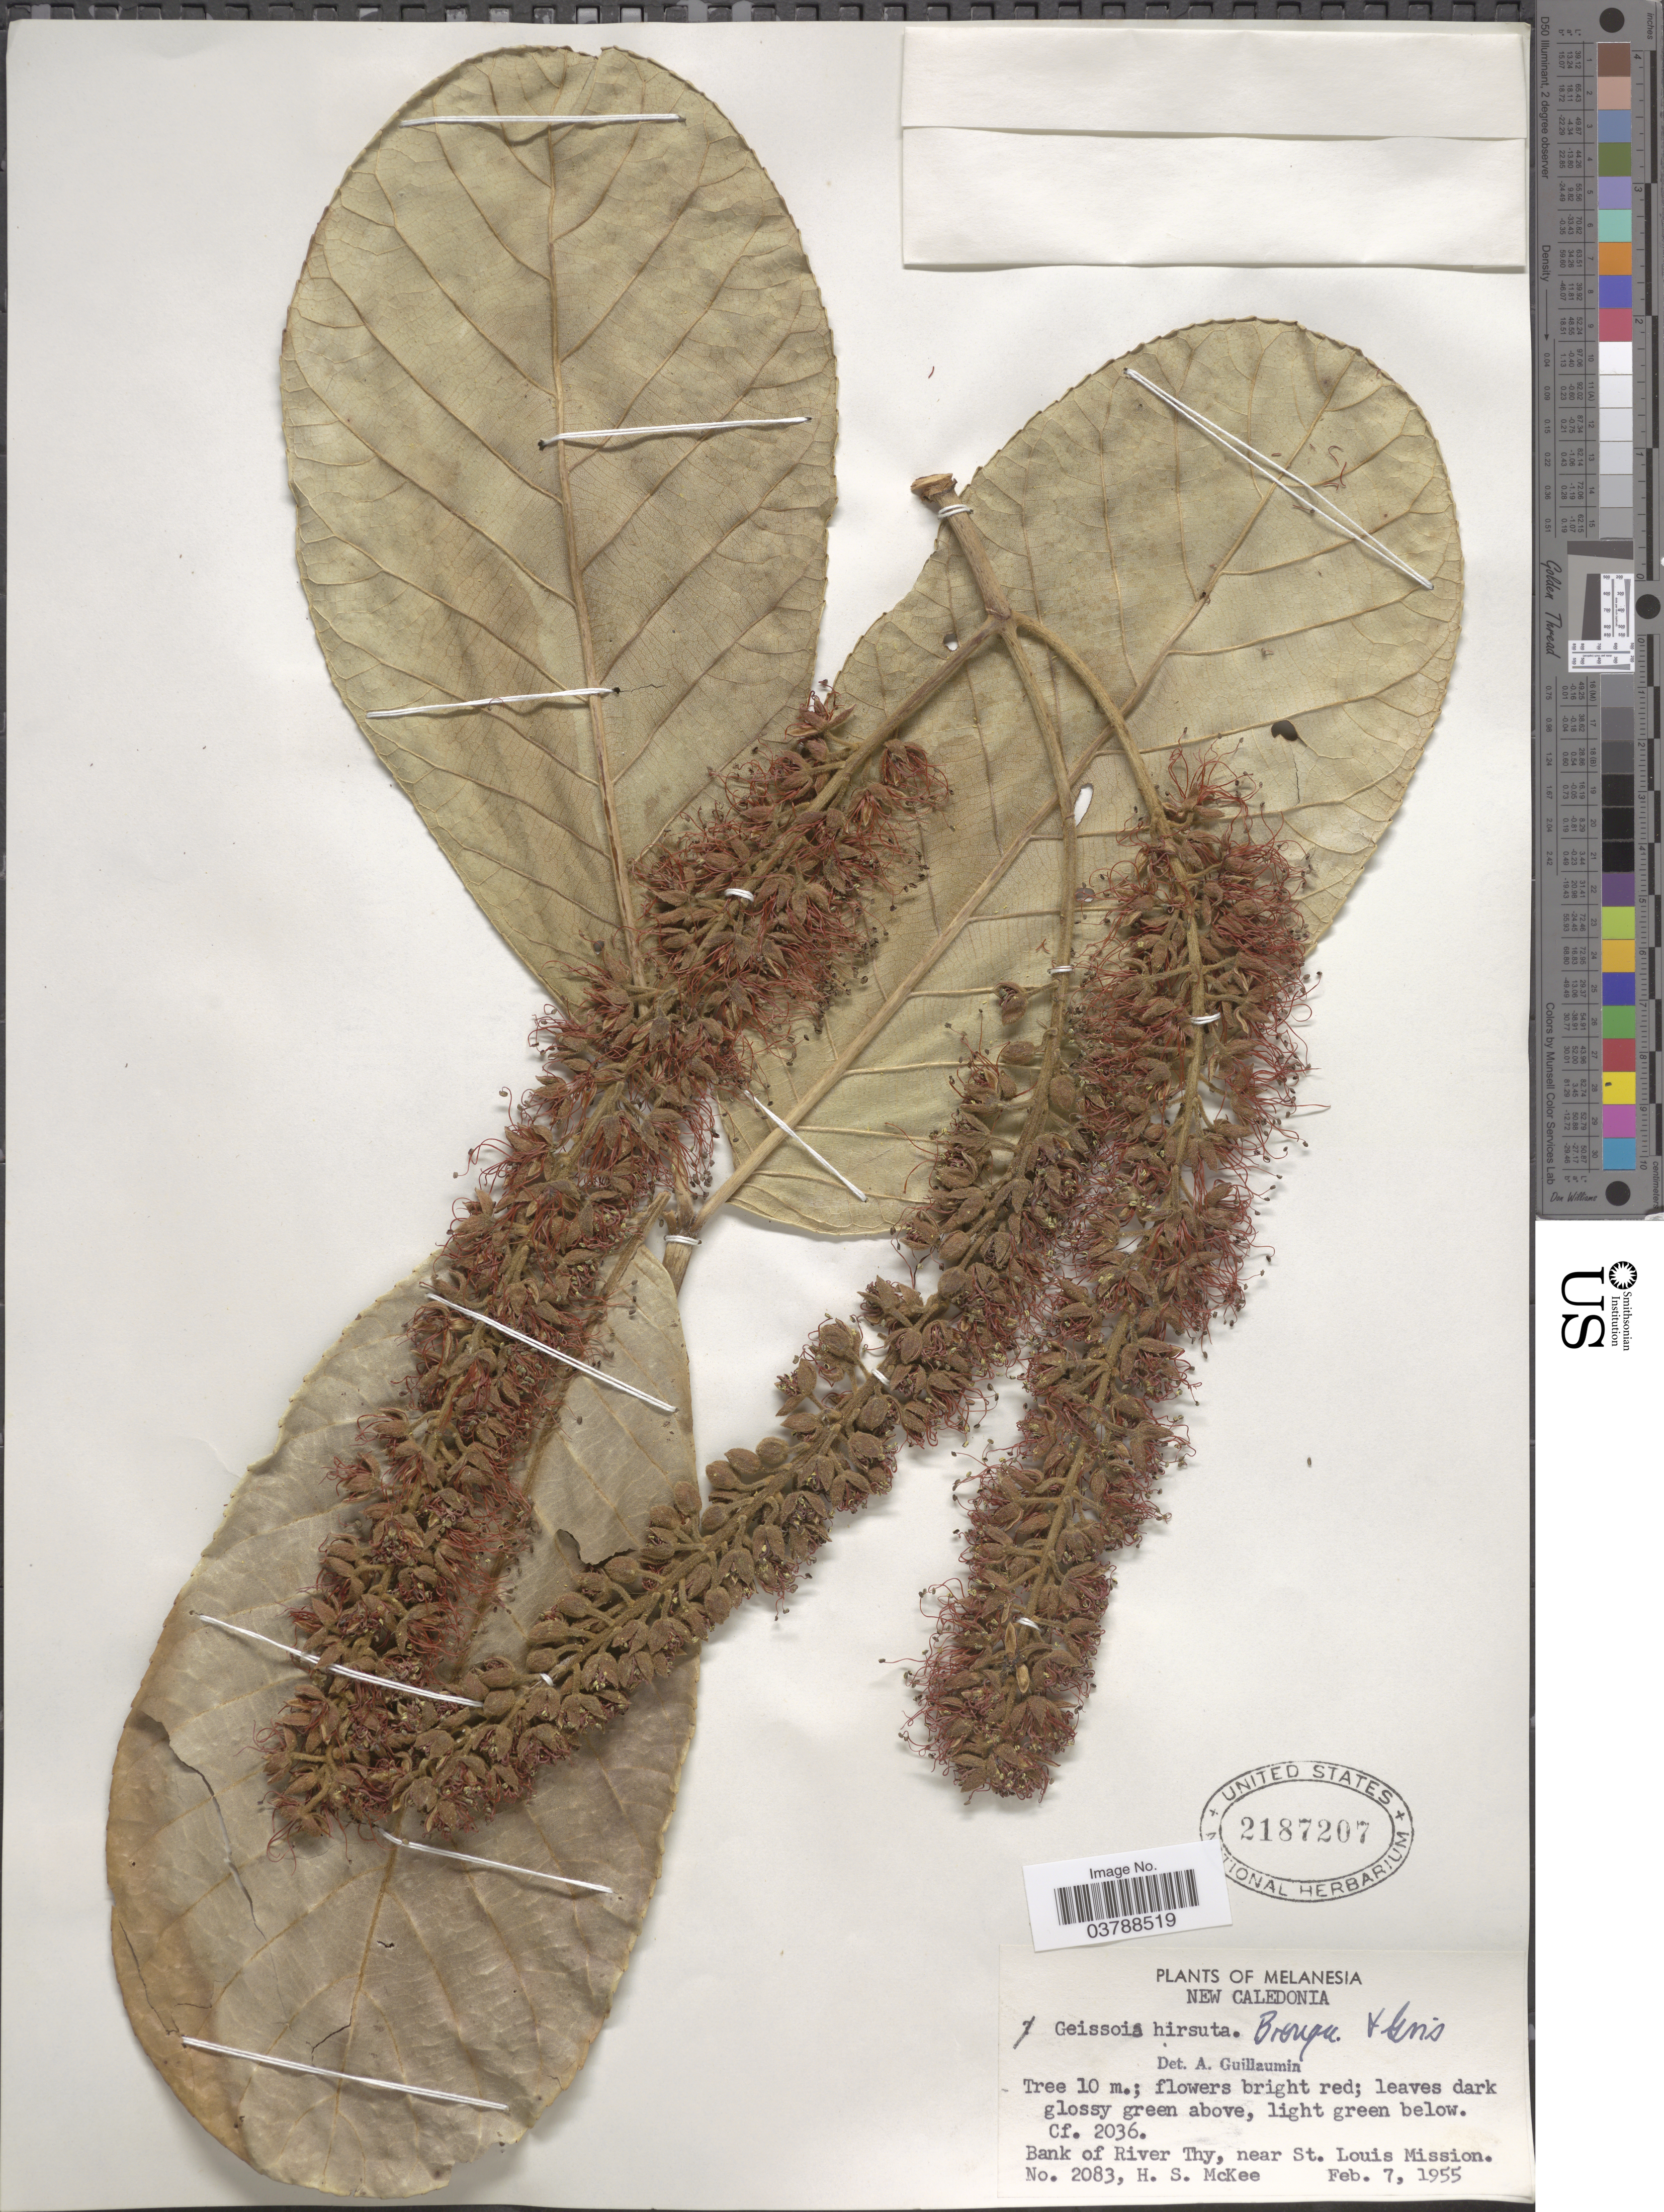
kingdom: Plantae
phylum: Tracheophyta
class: Magnoliopsida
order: Oxalidales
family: Cunoniaceae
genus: Geissois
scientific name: Geissois hirsuta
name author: Brongn. & Gris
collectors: H. S. McKee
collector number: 2083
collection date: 1955-02-07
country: New Caledonia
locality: Melanesia. Bank of River Thy, near St. Louis Mission.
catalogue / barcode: US 2187207